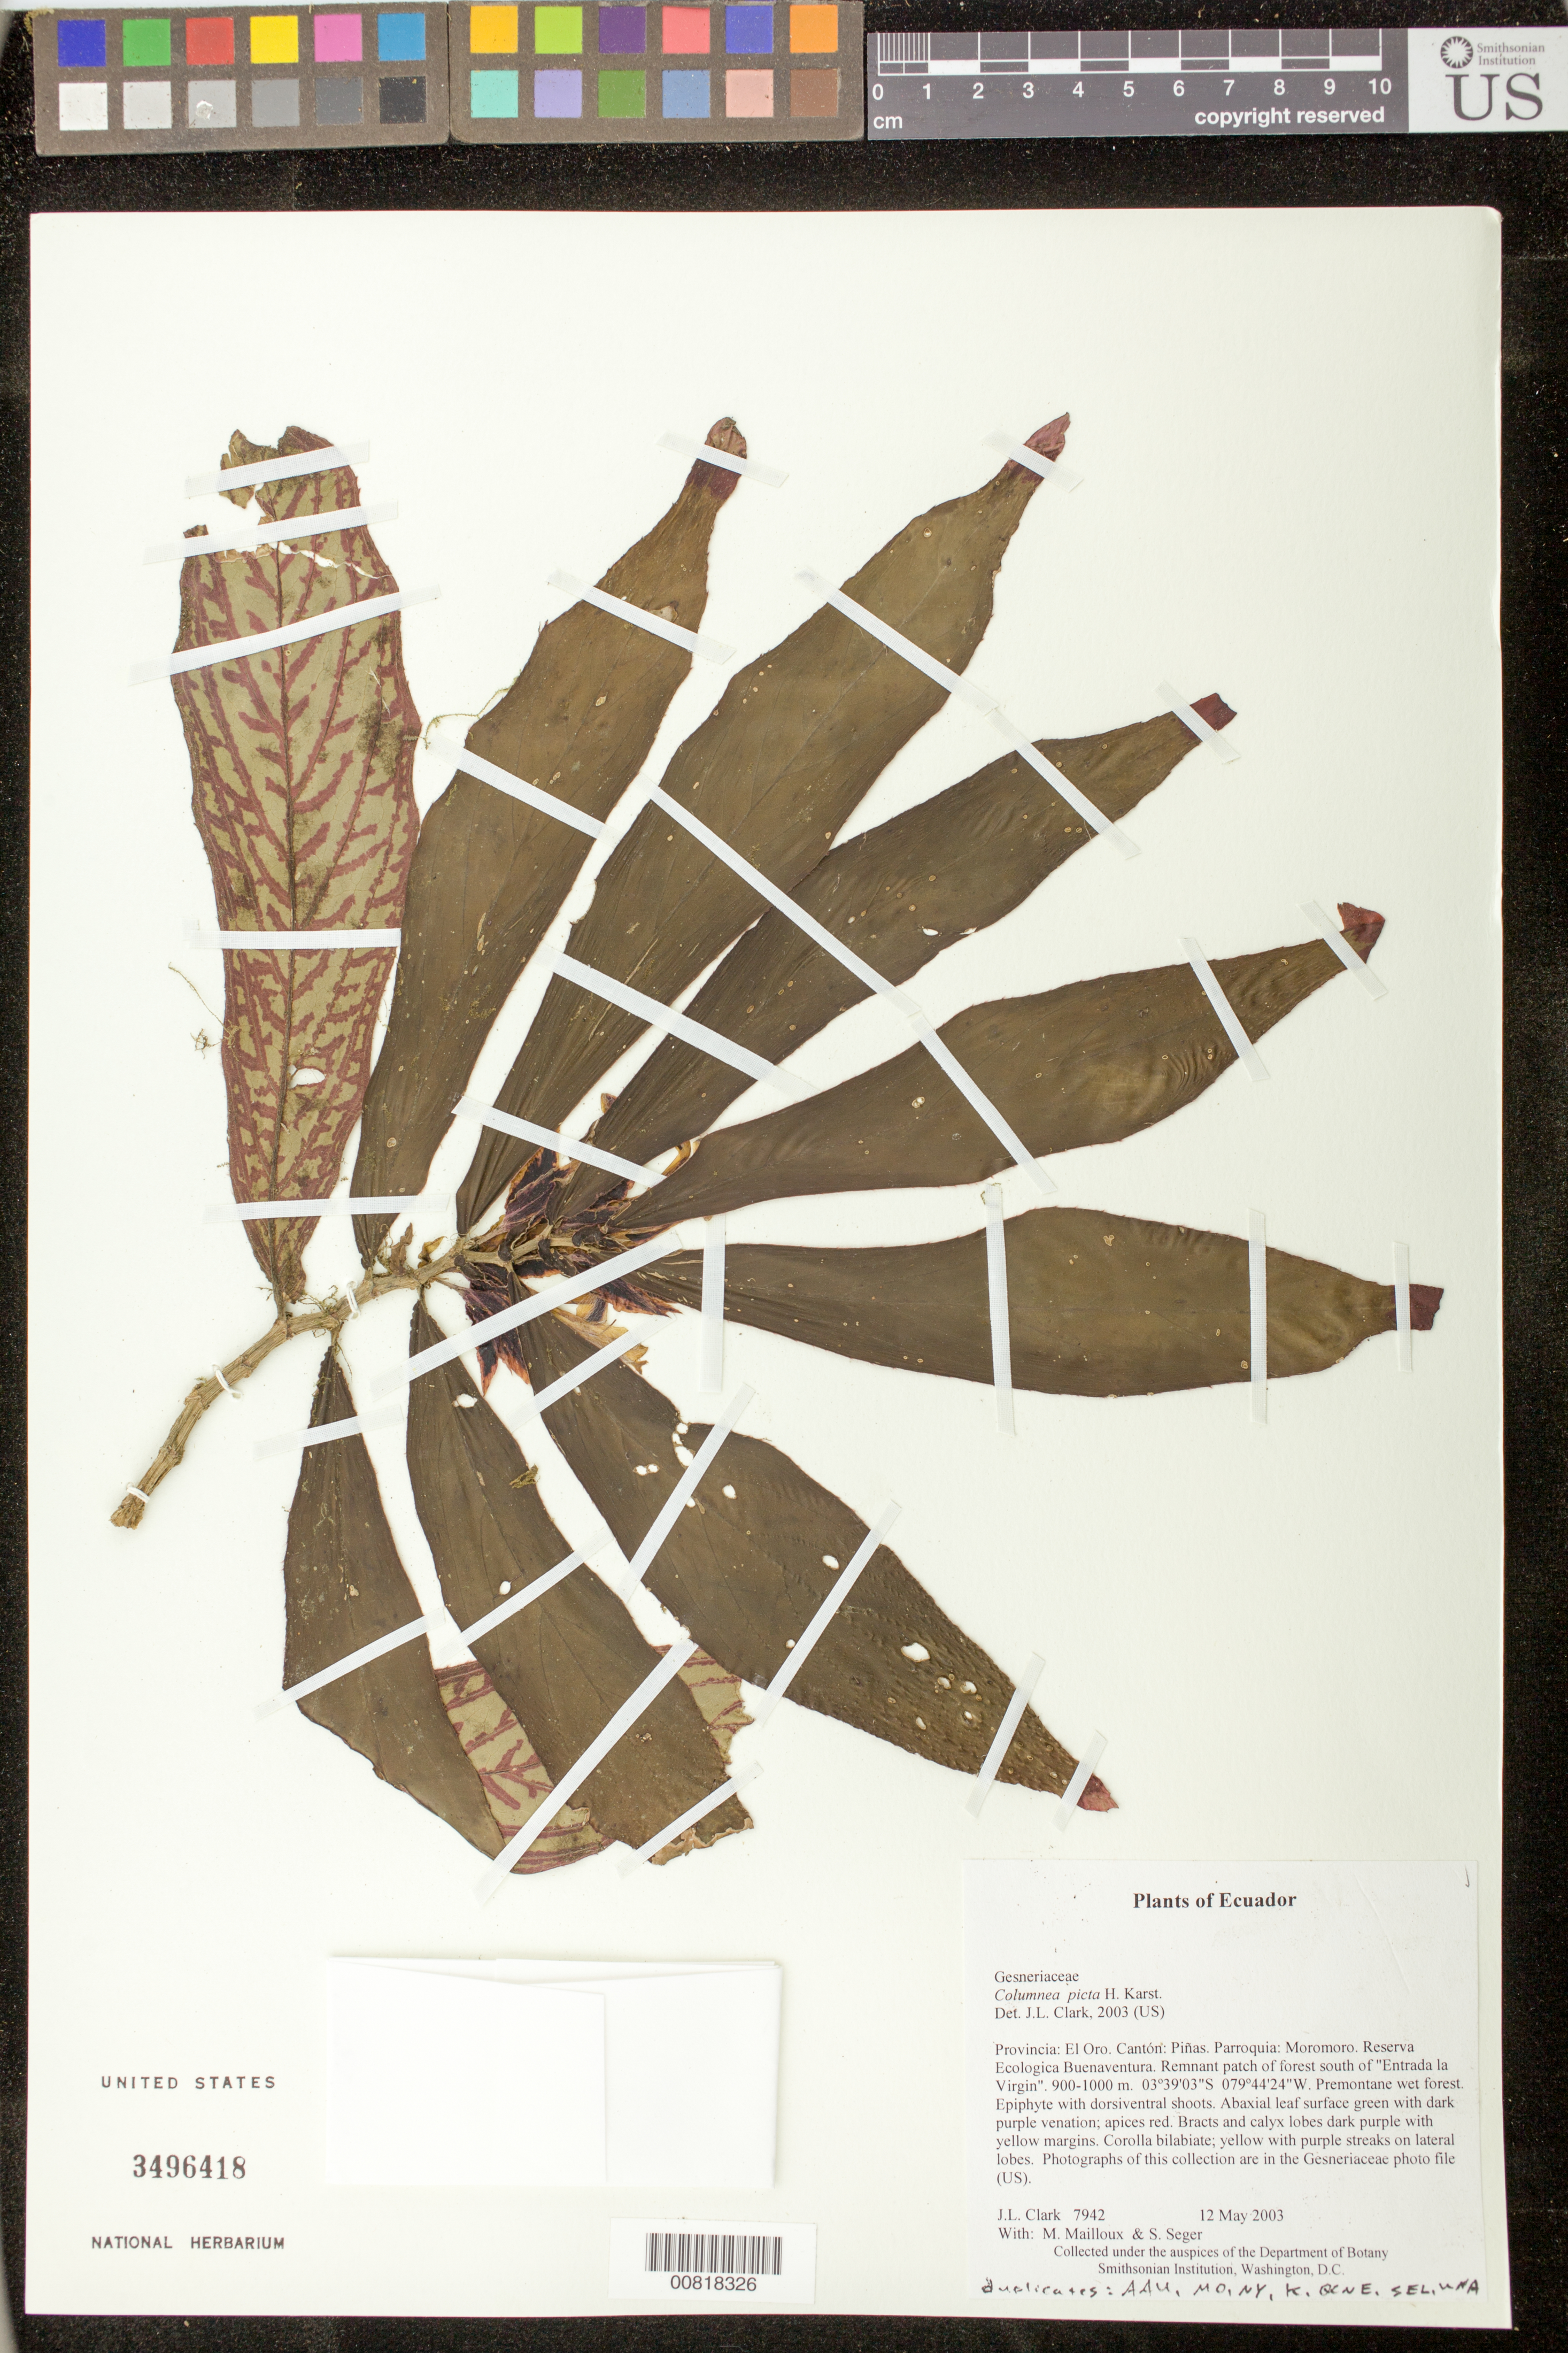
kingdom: Plantae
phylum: Tracheophyta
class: Magnoliopsida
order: Lamiales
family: Gesneriaceae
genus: Columnea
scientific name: Columnea karsteniana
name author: Singh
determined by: Skog, Laurence E.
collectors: J. L. Clark, M. Mailloux & S. Seger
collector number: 7942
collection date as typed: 12 May 2003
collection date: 2003-05-12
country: Ecuador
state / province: El Oro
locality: Piñas. Parroquia: Moromoro. Reserva Ecologica Buenaventura. Remnant patch of forest south of "Entrada la Virgin"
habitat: Premontane wet forest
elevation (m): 900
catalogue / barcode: US 3496418